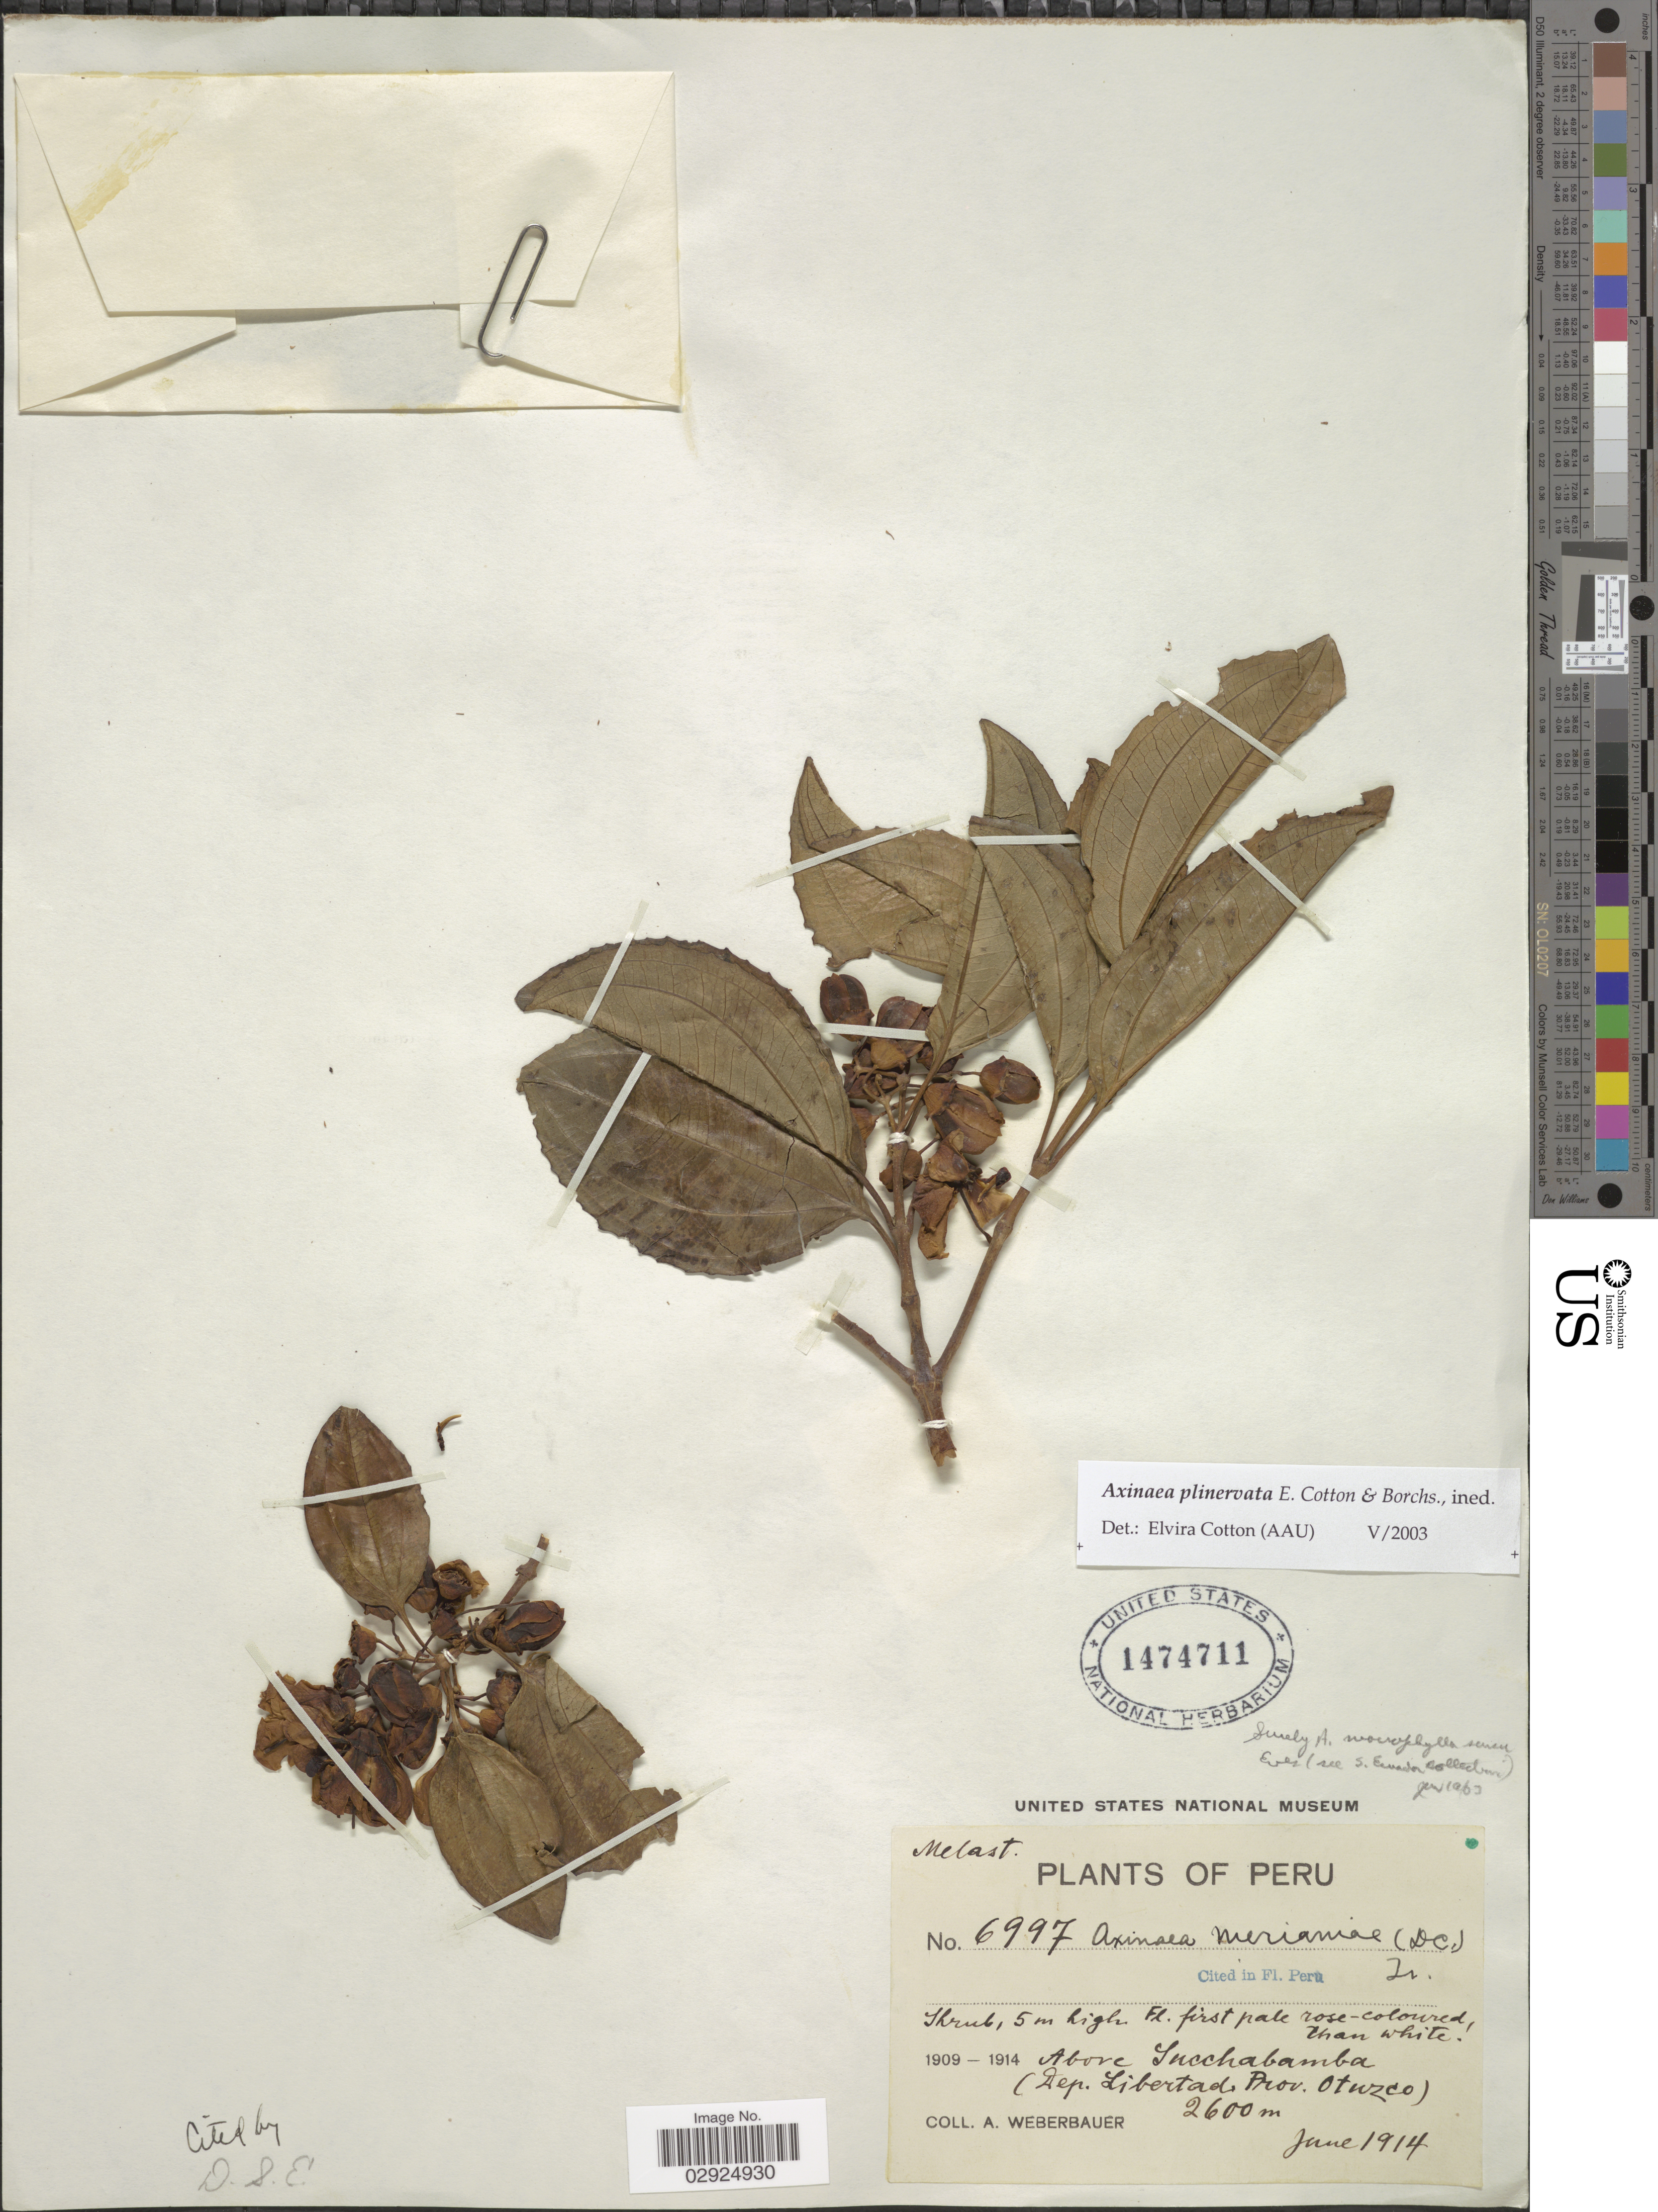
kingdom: Plantae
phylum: Tracheophyta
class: Magnoliopsida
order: Myrtales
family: Melastomataceae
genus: Axinaea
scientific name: Axinaea plinervata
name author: E. Cotton & Borchs.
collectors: A. Weberbauer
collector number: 6997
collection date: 1914-06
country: Peru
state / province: La Libertad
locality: Above Succhabamba (Dep. Libertad, Prov. Otuzco).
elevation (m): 2600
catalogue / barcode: US 1474711